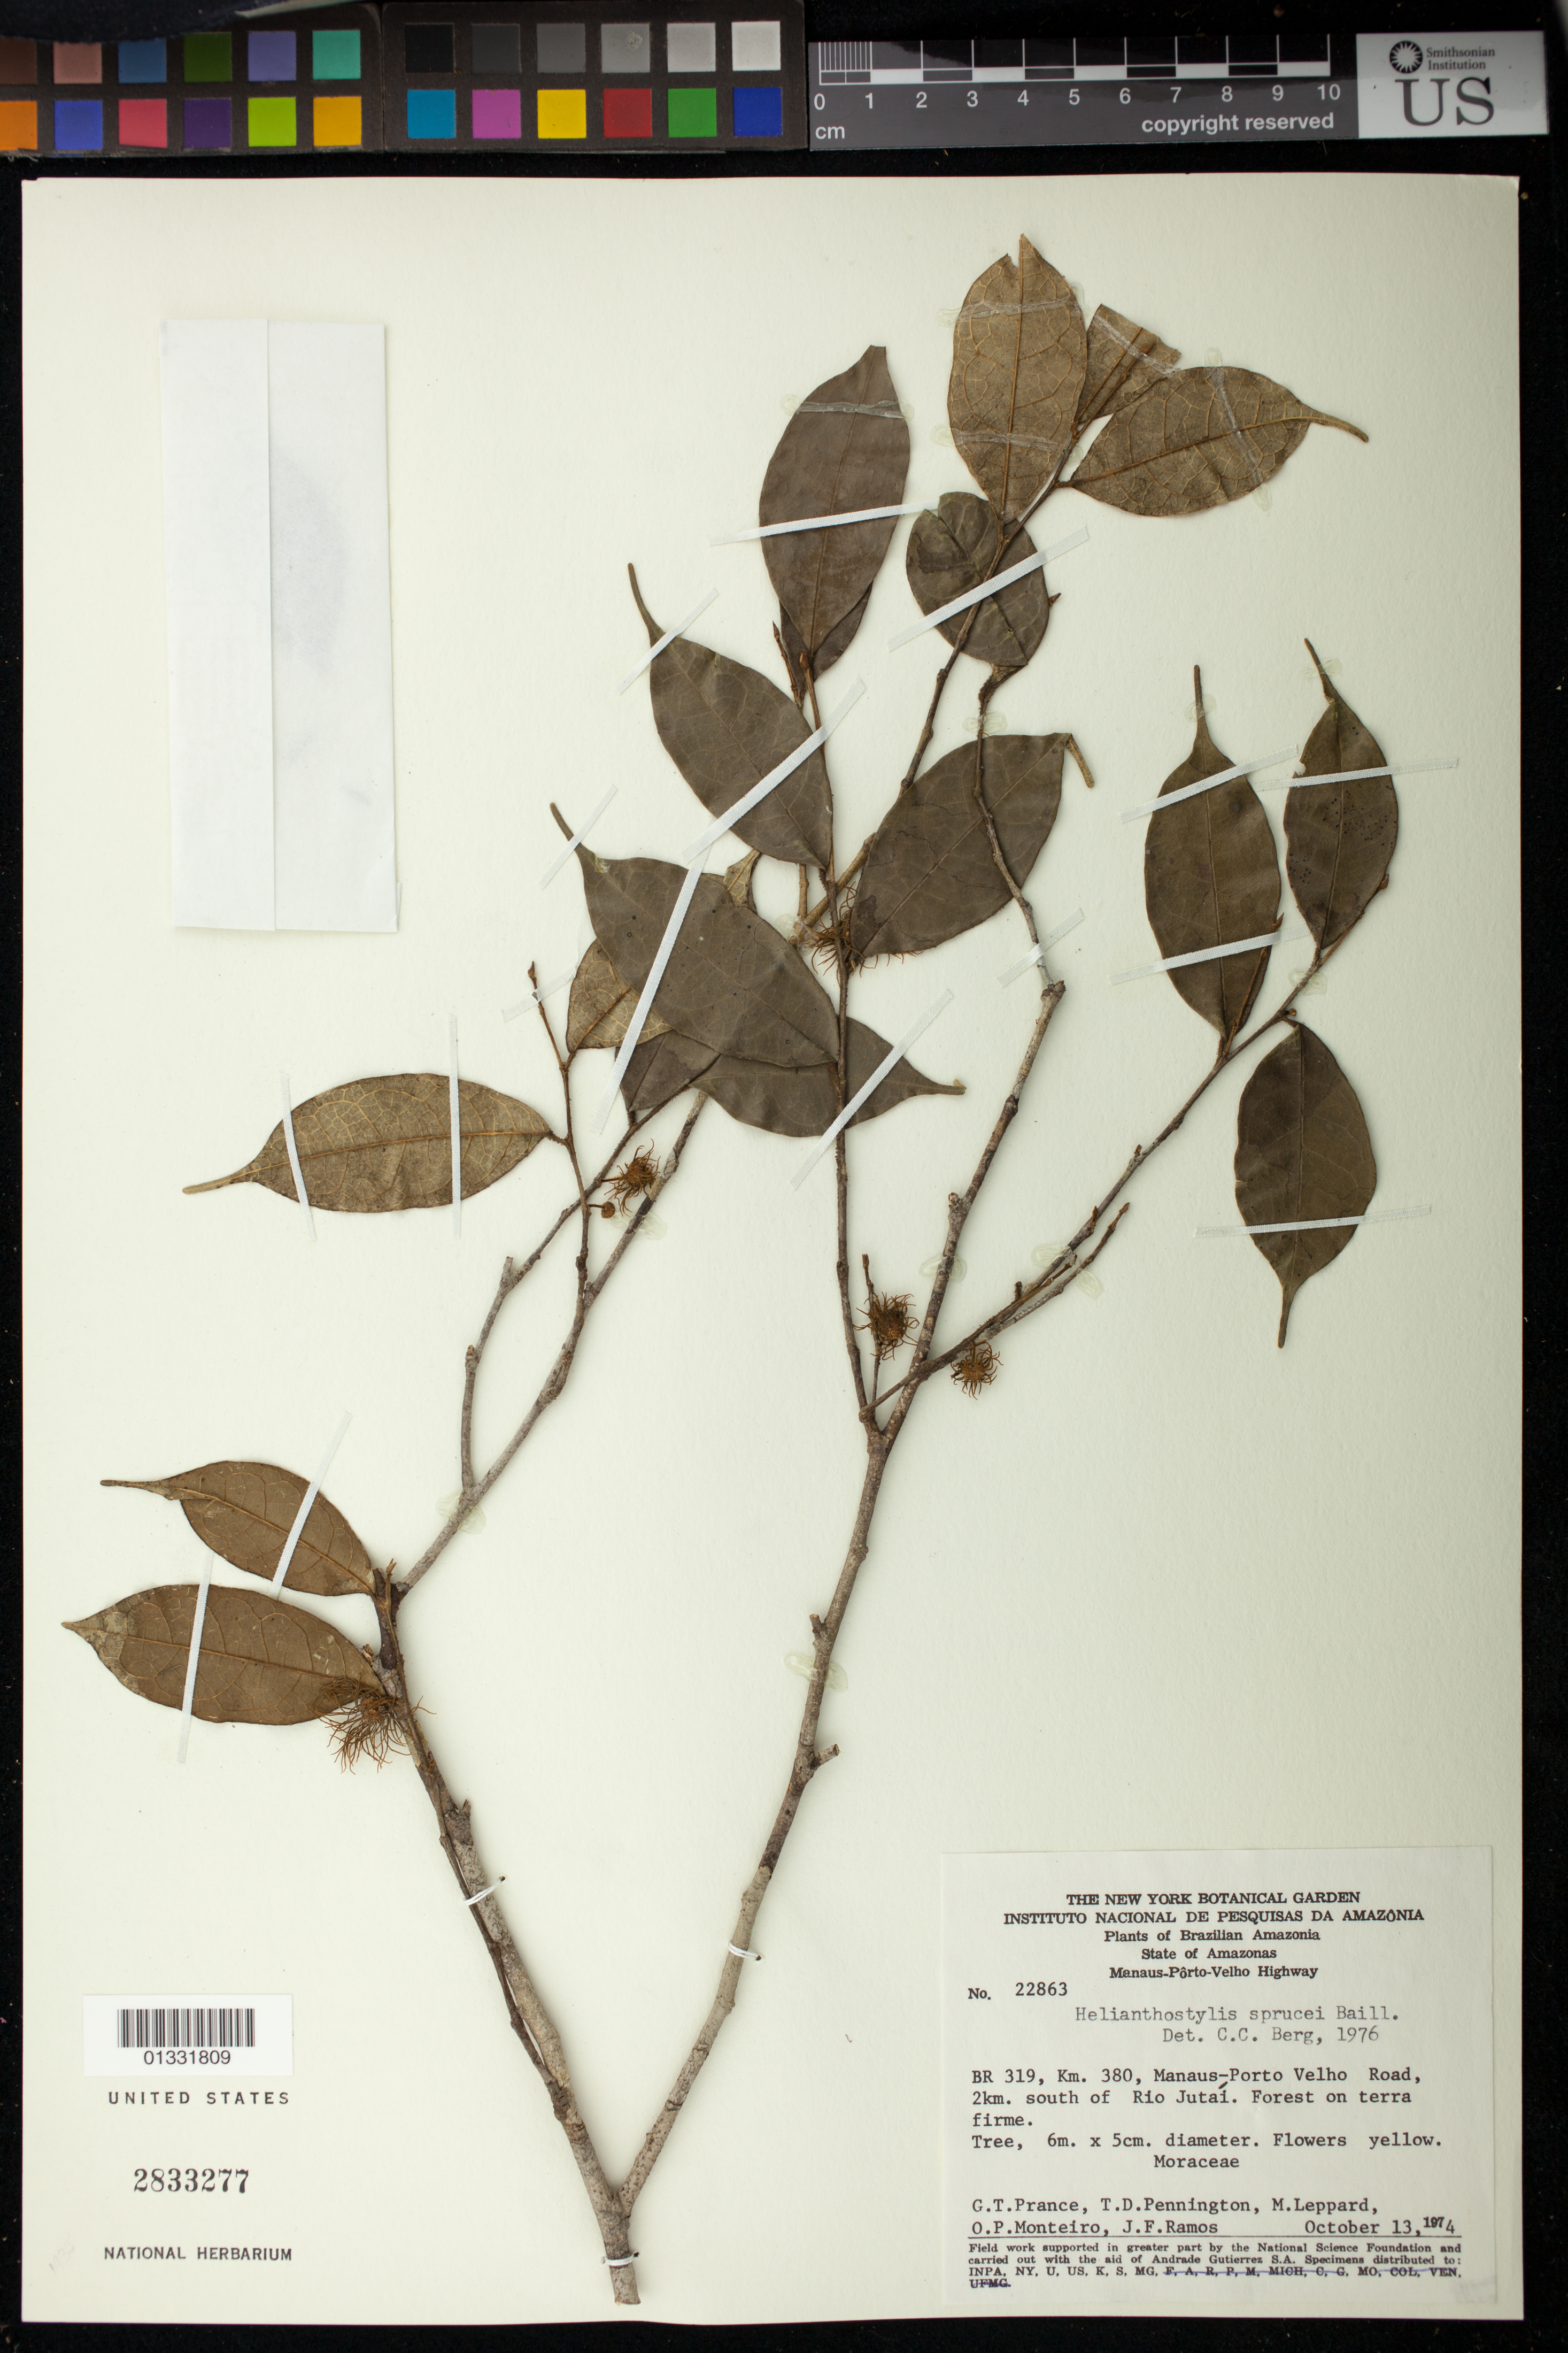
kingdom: Plantae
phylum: Tracheophyta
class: Magnoliopsida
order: Rosales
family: Moraceae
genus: Brosimum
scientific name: Brosimum sprucei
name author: (Baill.) E. M. Gardner & Zerega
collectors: G. T. Prance, T. D. Pennington, M. Leppard, O. P. Monteiro & J. F. Ramos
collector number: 22863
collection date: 1974-10-13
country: Brazil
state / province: Amazonas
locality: BR 319, Km 380, Manaus-Porto Velho Road, 2 Km south of Rio Jutaí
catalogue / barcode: US 2833277